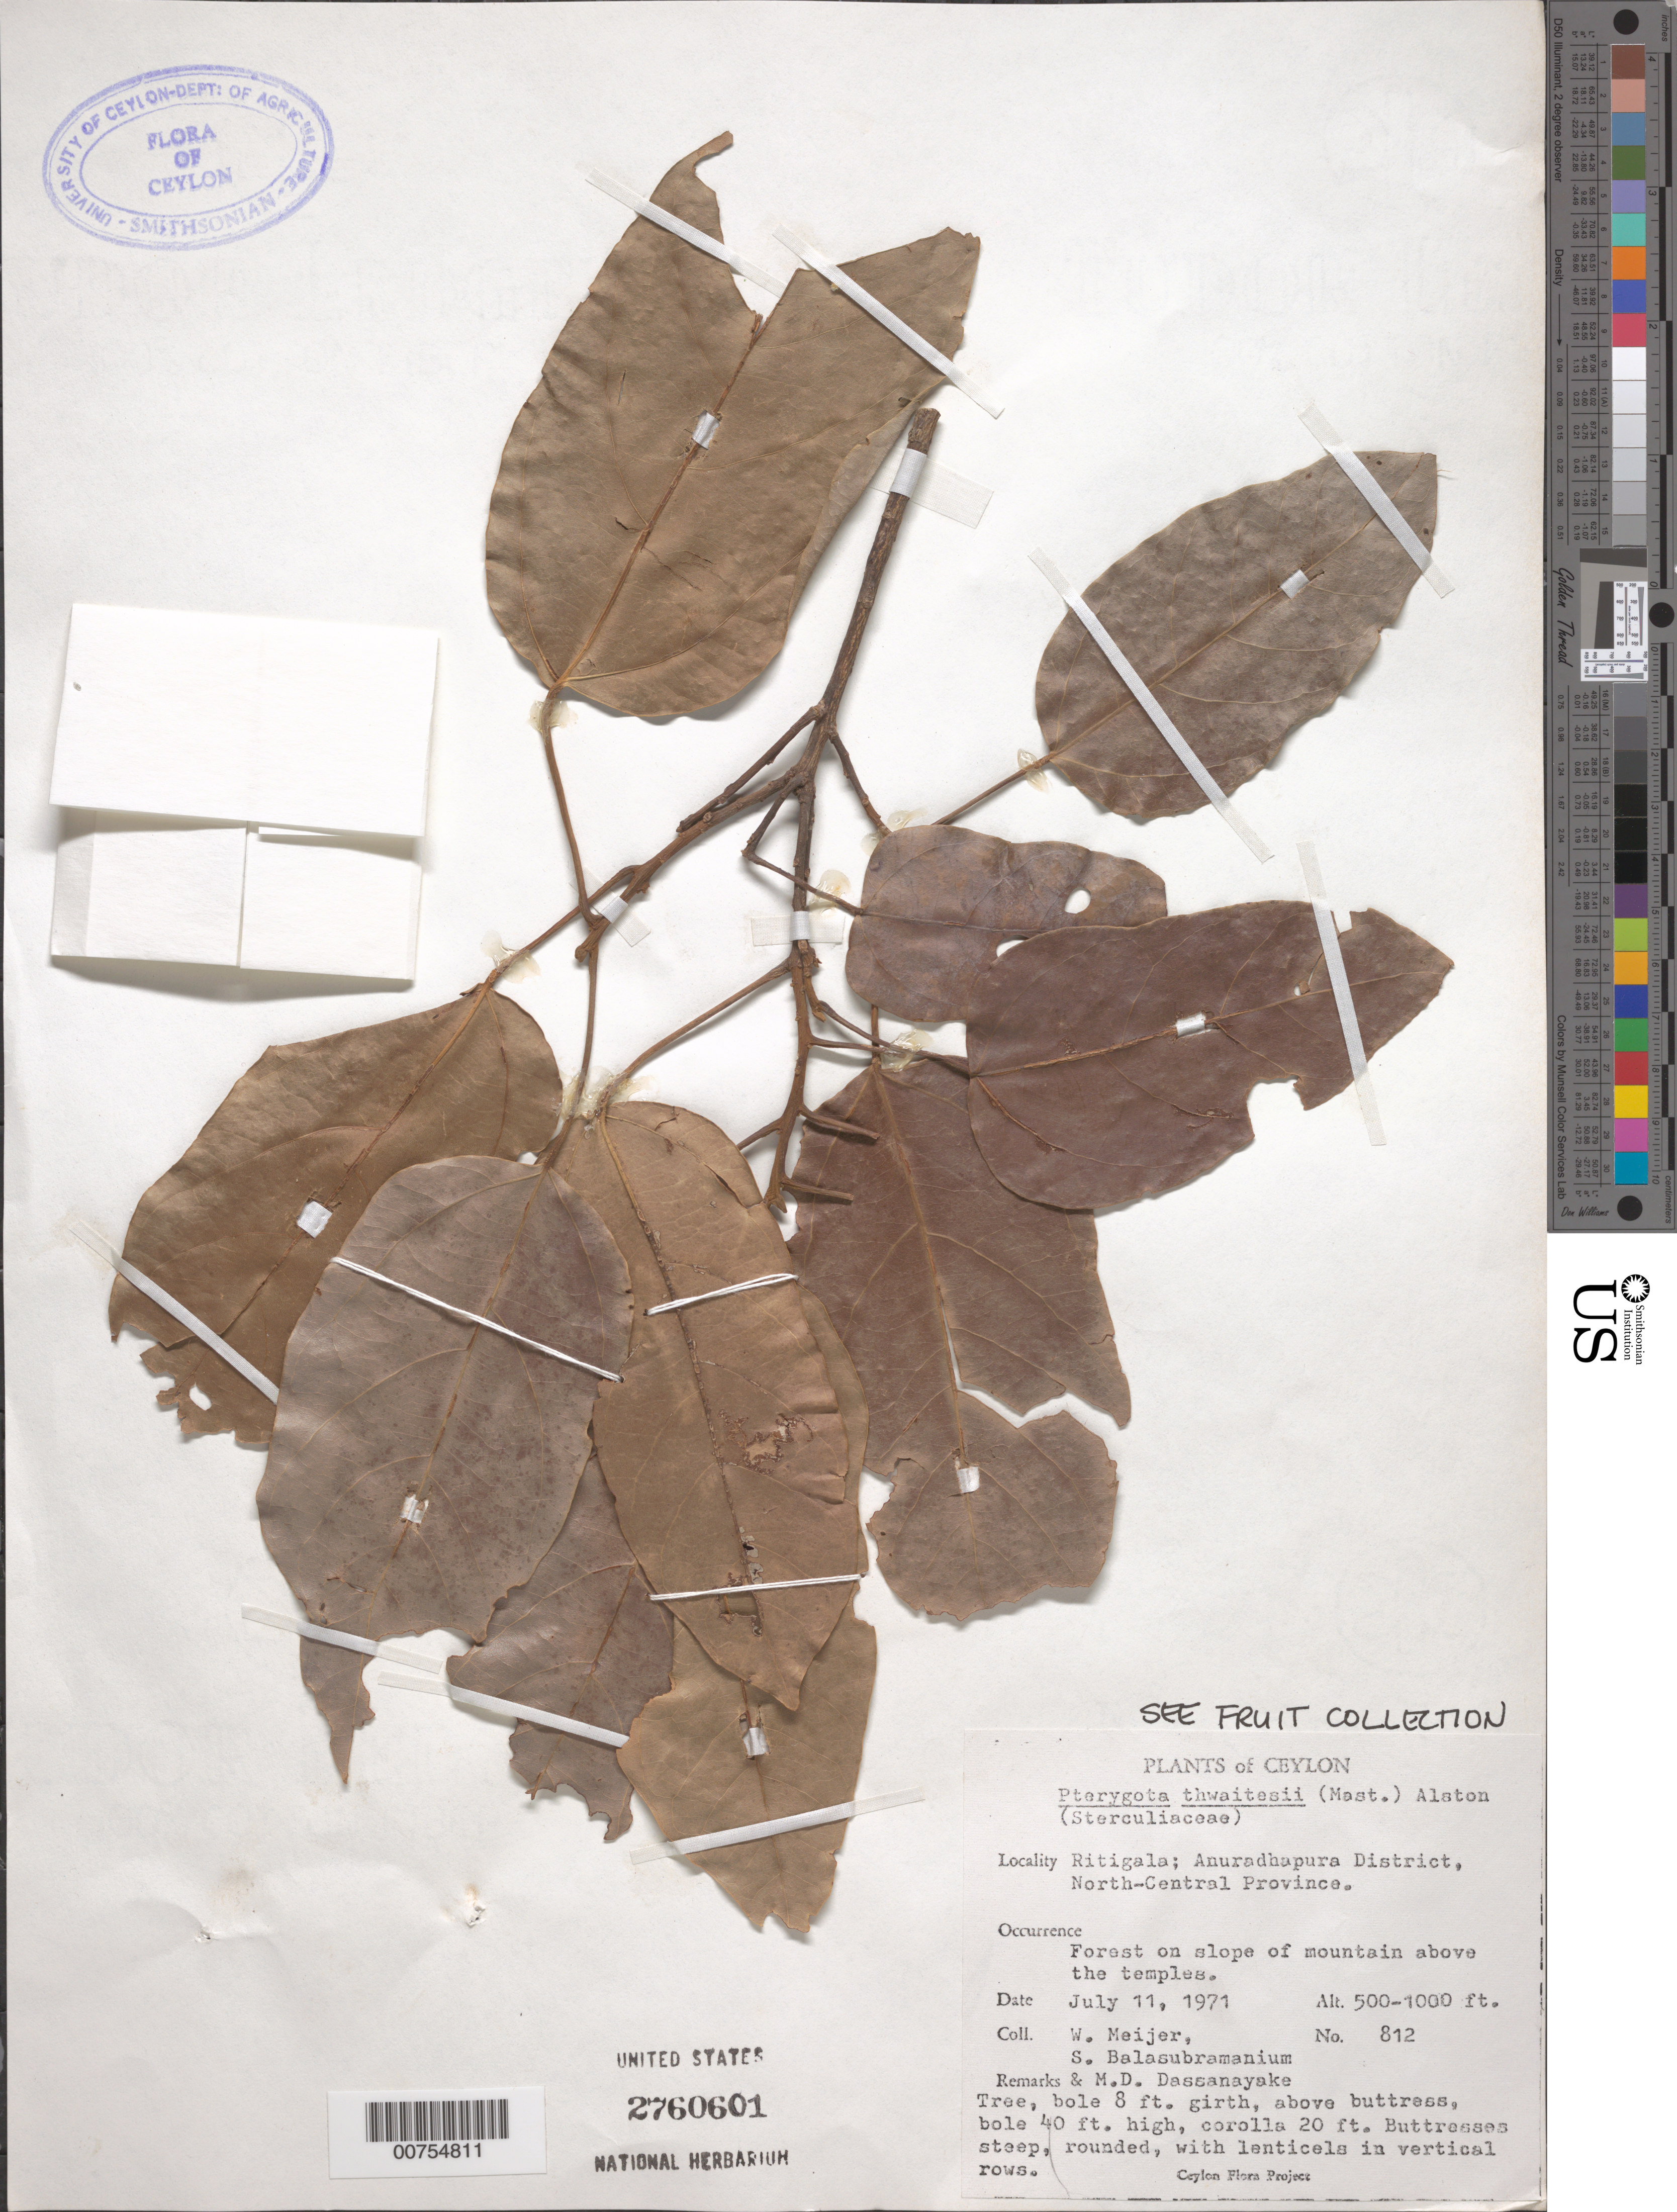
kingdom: Plantae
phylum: Tracheophyta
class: Magnoliopsida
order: Malvales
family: Malvaceae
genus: Pterygota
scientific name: Pterygota thwaitesii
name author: (Mast.) Alston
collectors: W. Meijer, S. Balasubramanium & M. Dassanayake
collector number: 812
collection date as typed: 11 Jul 1971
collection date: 1971-07-11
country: Sri Lanka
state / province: North Central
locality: Ritigala; Anuradhapura District. On slope of mountain above temple.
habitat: Forest.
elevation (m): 500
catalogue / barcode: US 2760601